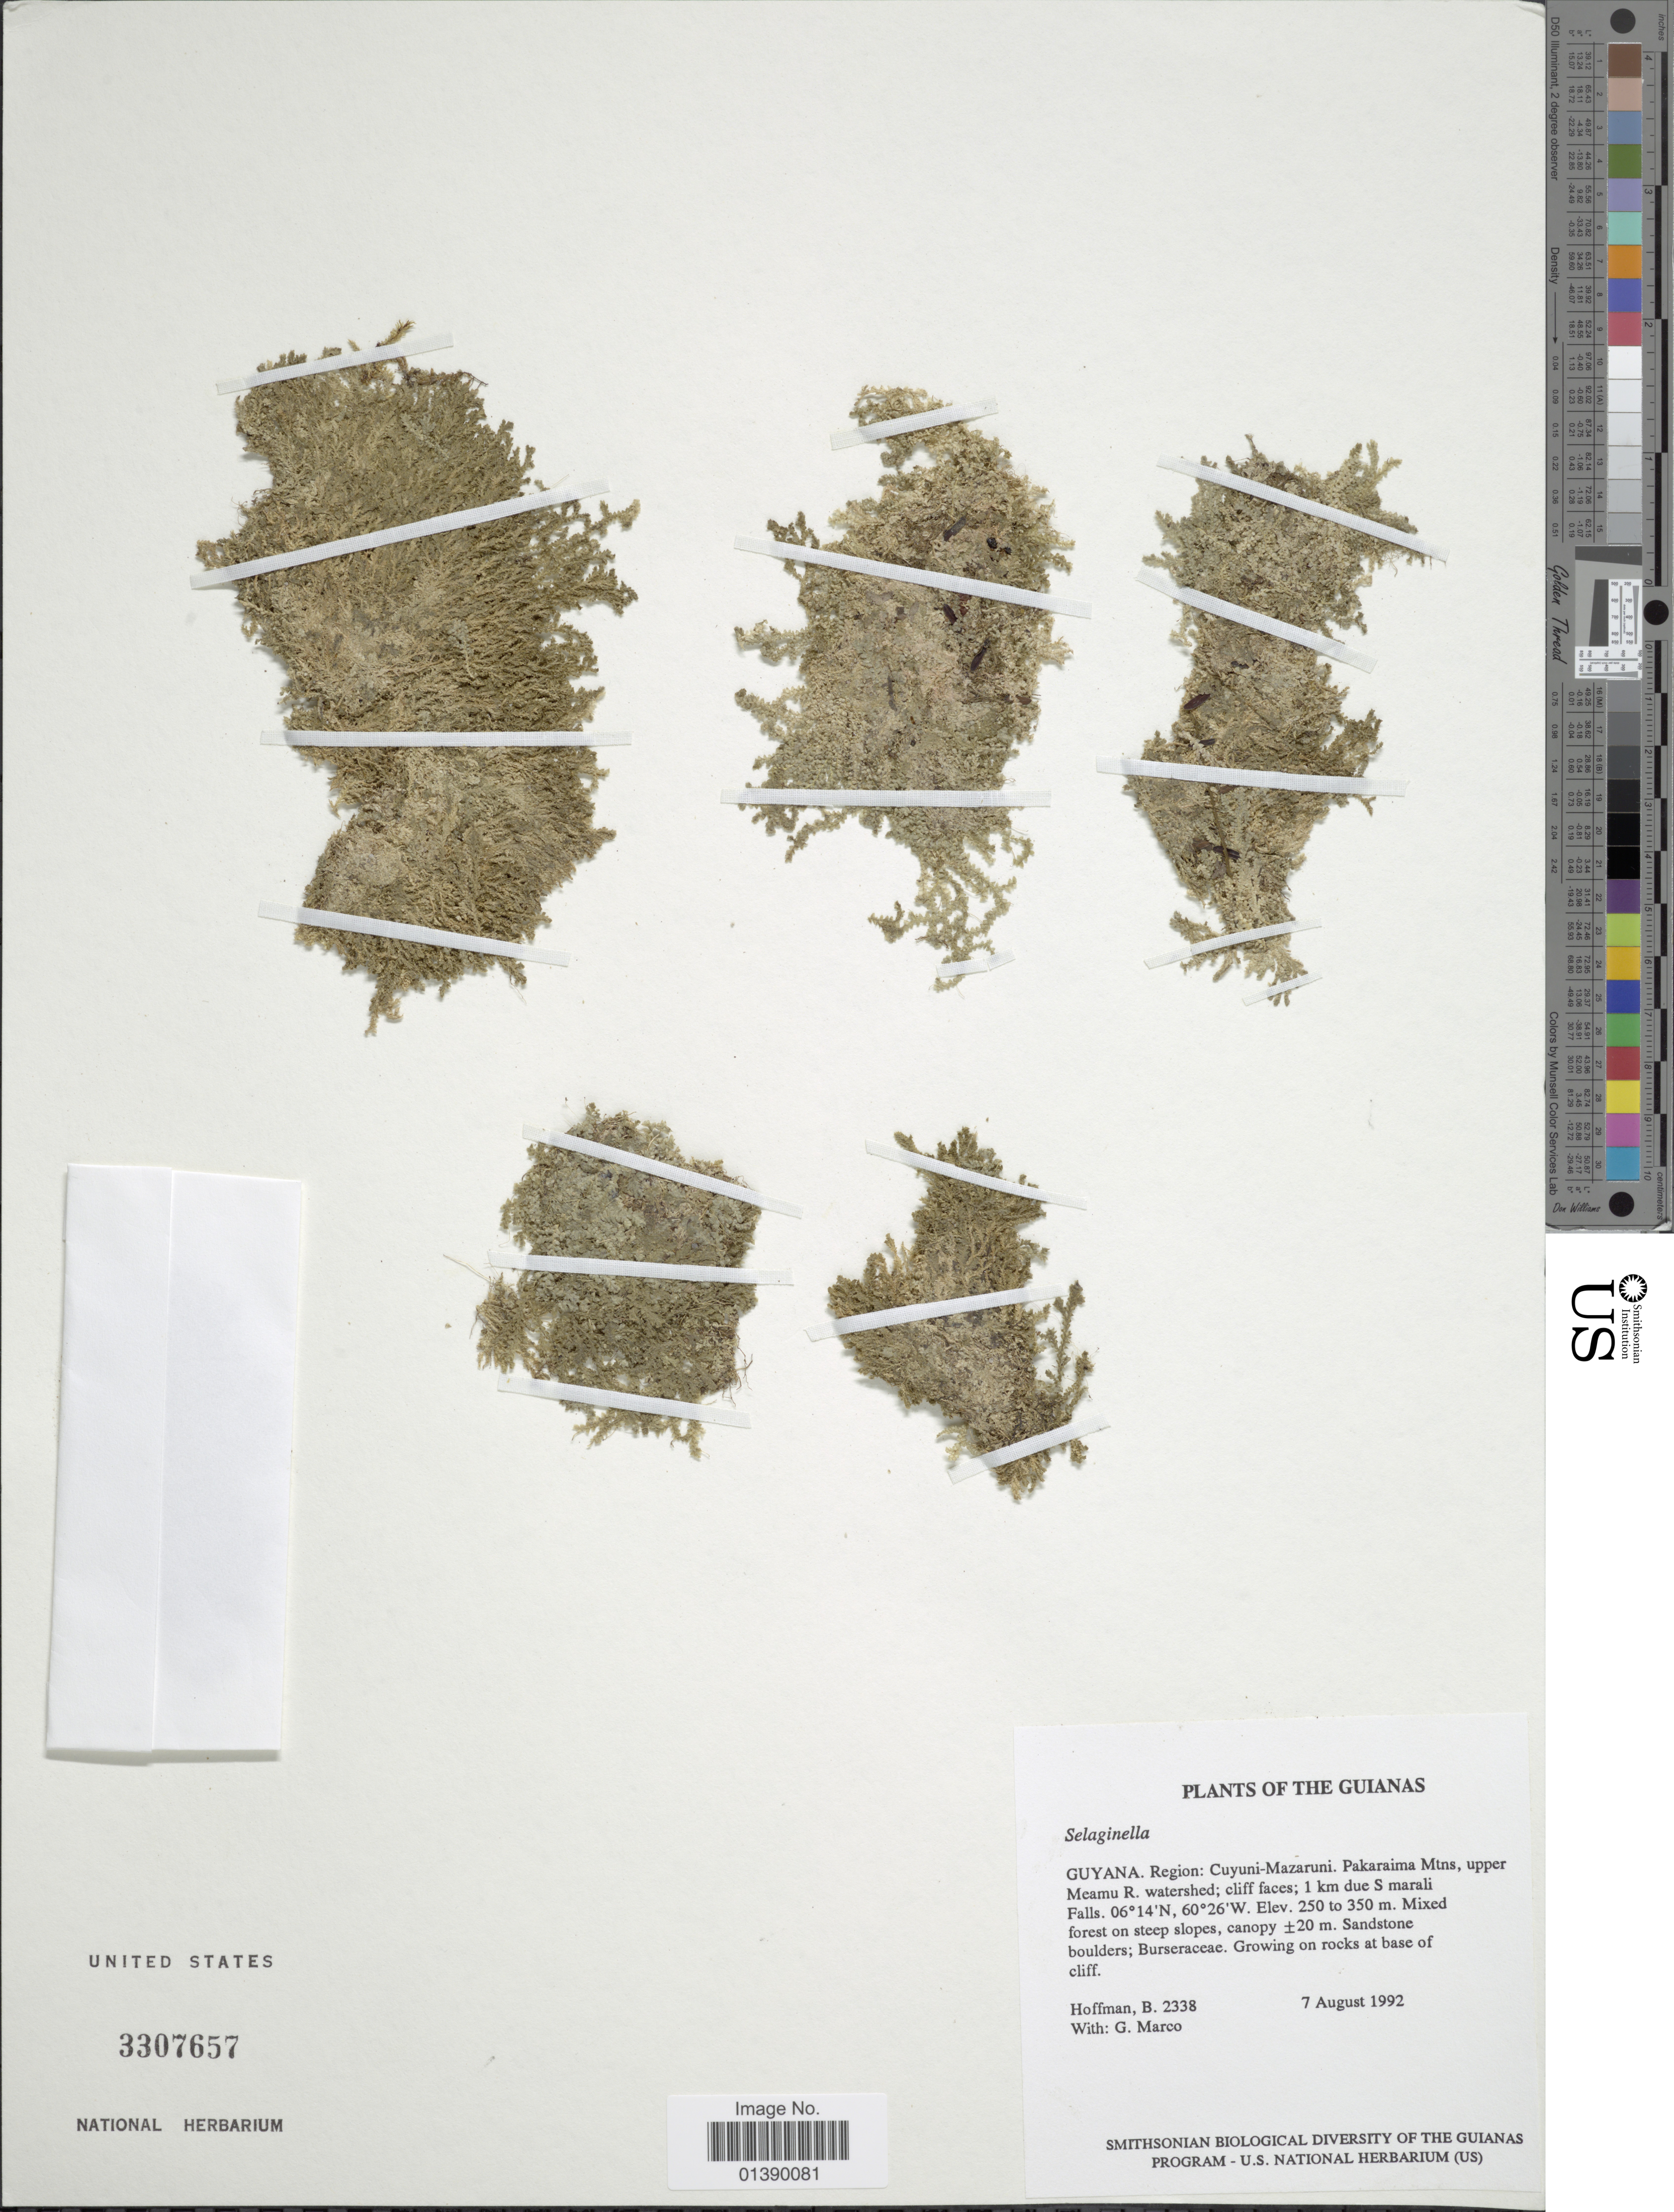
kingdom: Plantae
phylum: Tracheophyta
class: Lycopodiopsida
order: Selaginellales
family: Selaginellaceae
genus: Selaginella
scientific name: Selaginella sp.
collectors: B. Hoffman & G. Marco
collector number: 2338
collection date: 1922-08-07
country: Guyana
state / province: Cuyuni-Mazaruni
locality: Pakaraima Mtns, upper Meamu R. watershed; cliff faces; 1 km due S marali Falls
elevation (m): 250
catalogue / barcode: US 3307657